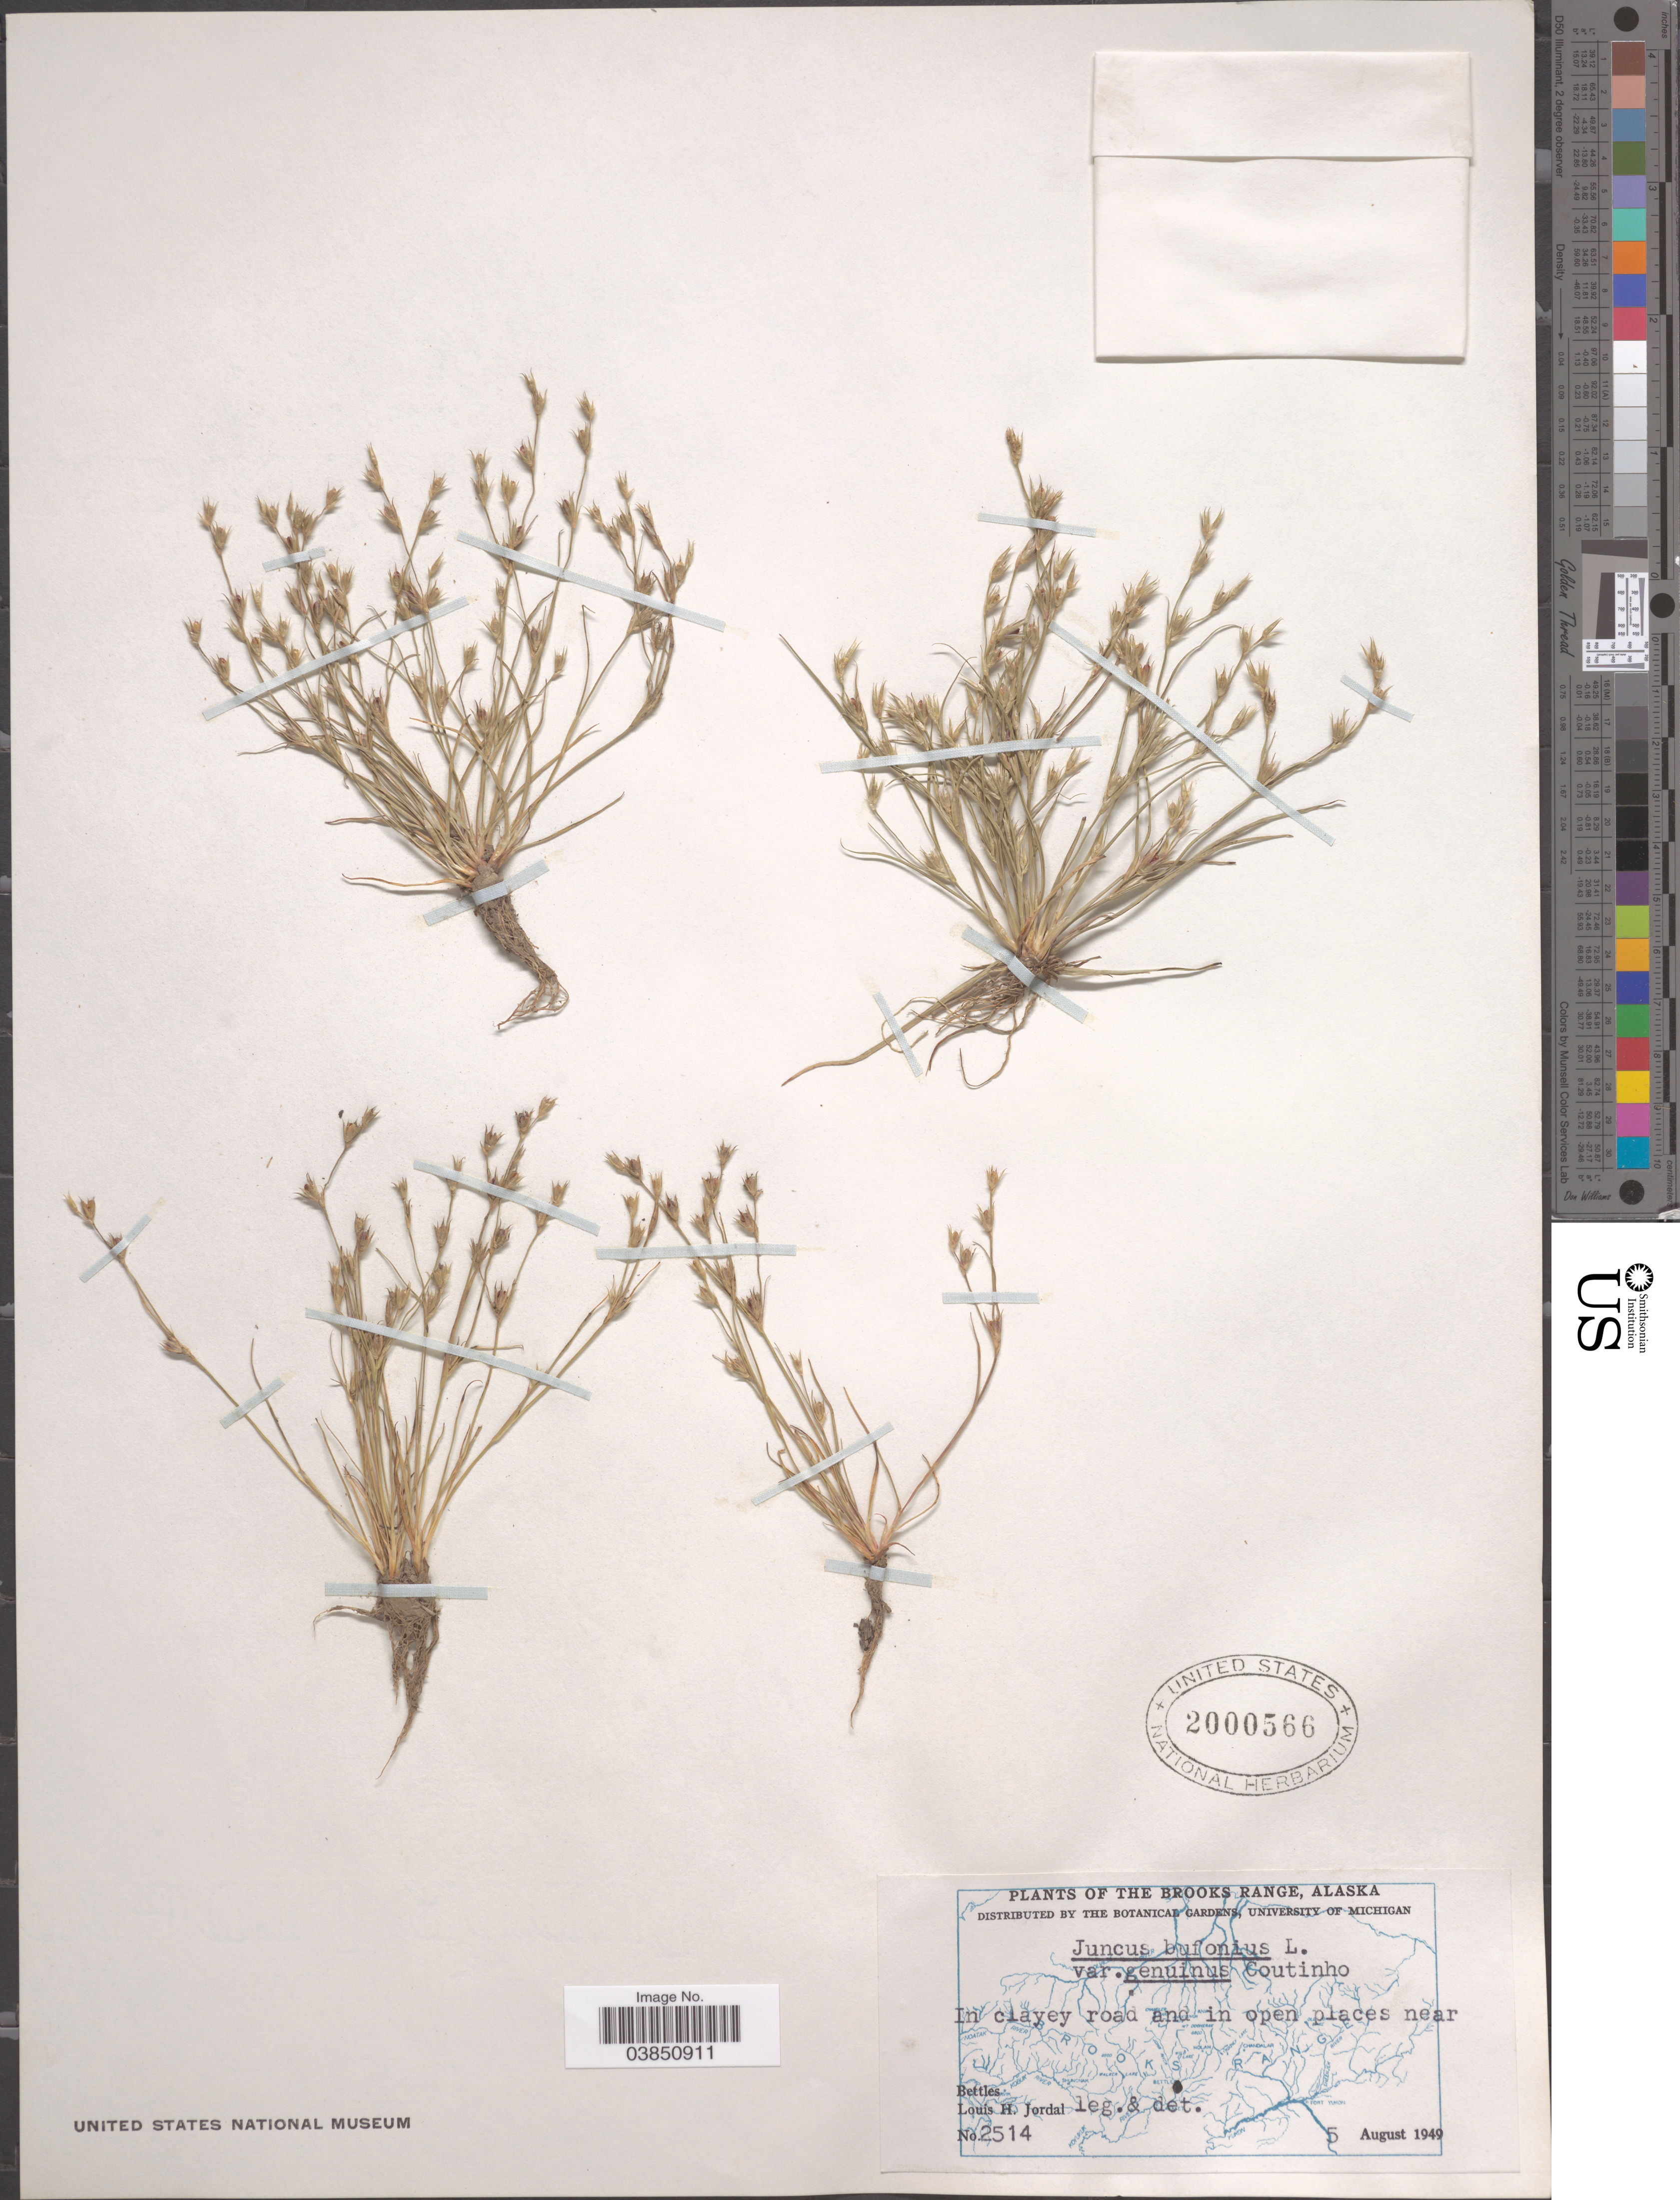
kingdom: Plantae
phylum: Tracheophyta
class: Liliopsida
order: Poales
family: Juncaceae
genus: Juncus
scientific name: Juncus bufonius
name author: L.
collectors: L. Jordal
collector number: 2514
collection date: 1949-08-05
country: United States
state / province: Alaska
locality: The Brooks Range. In open places near Bettles.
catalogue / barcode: US 2000566